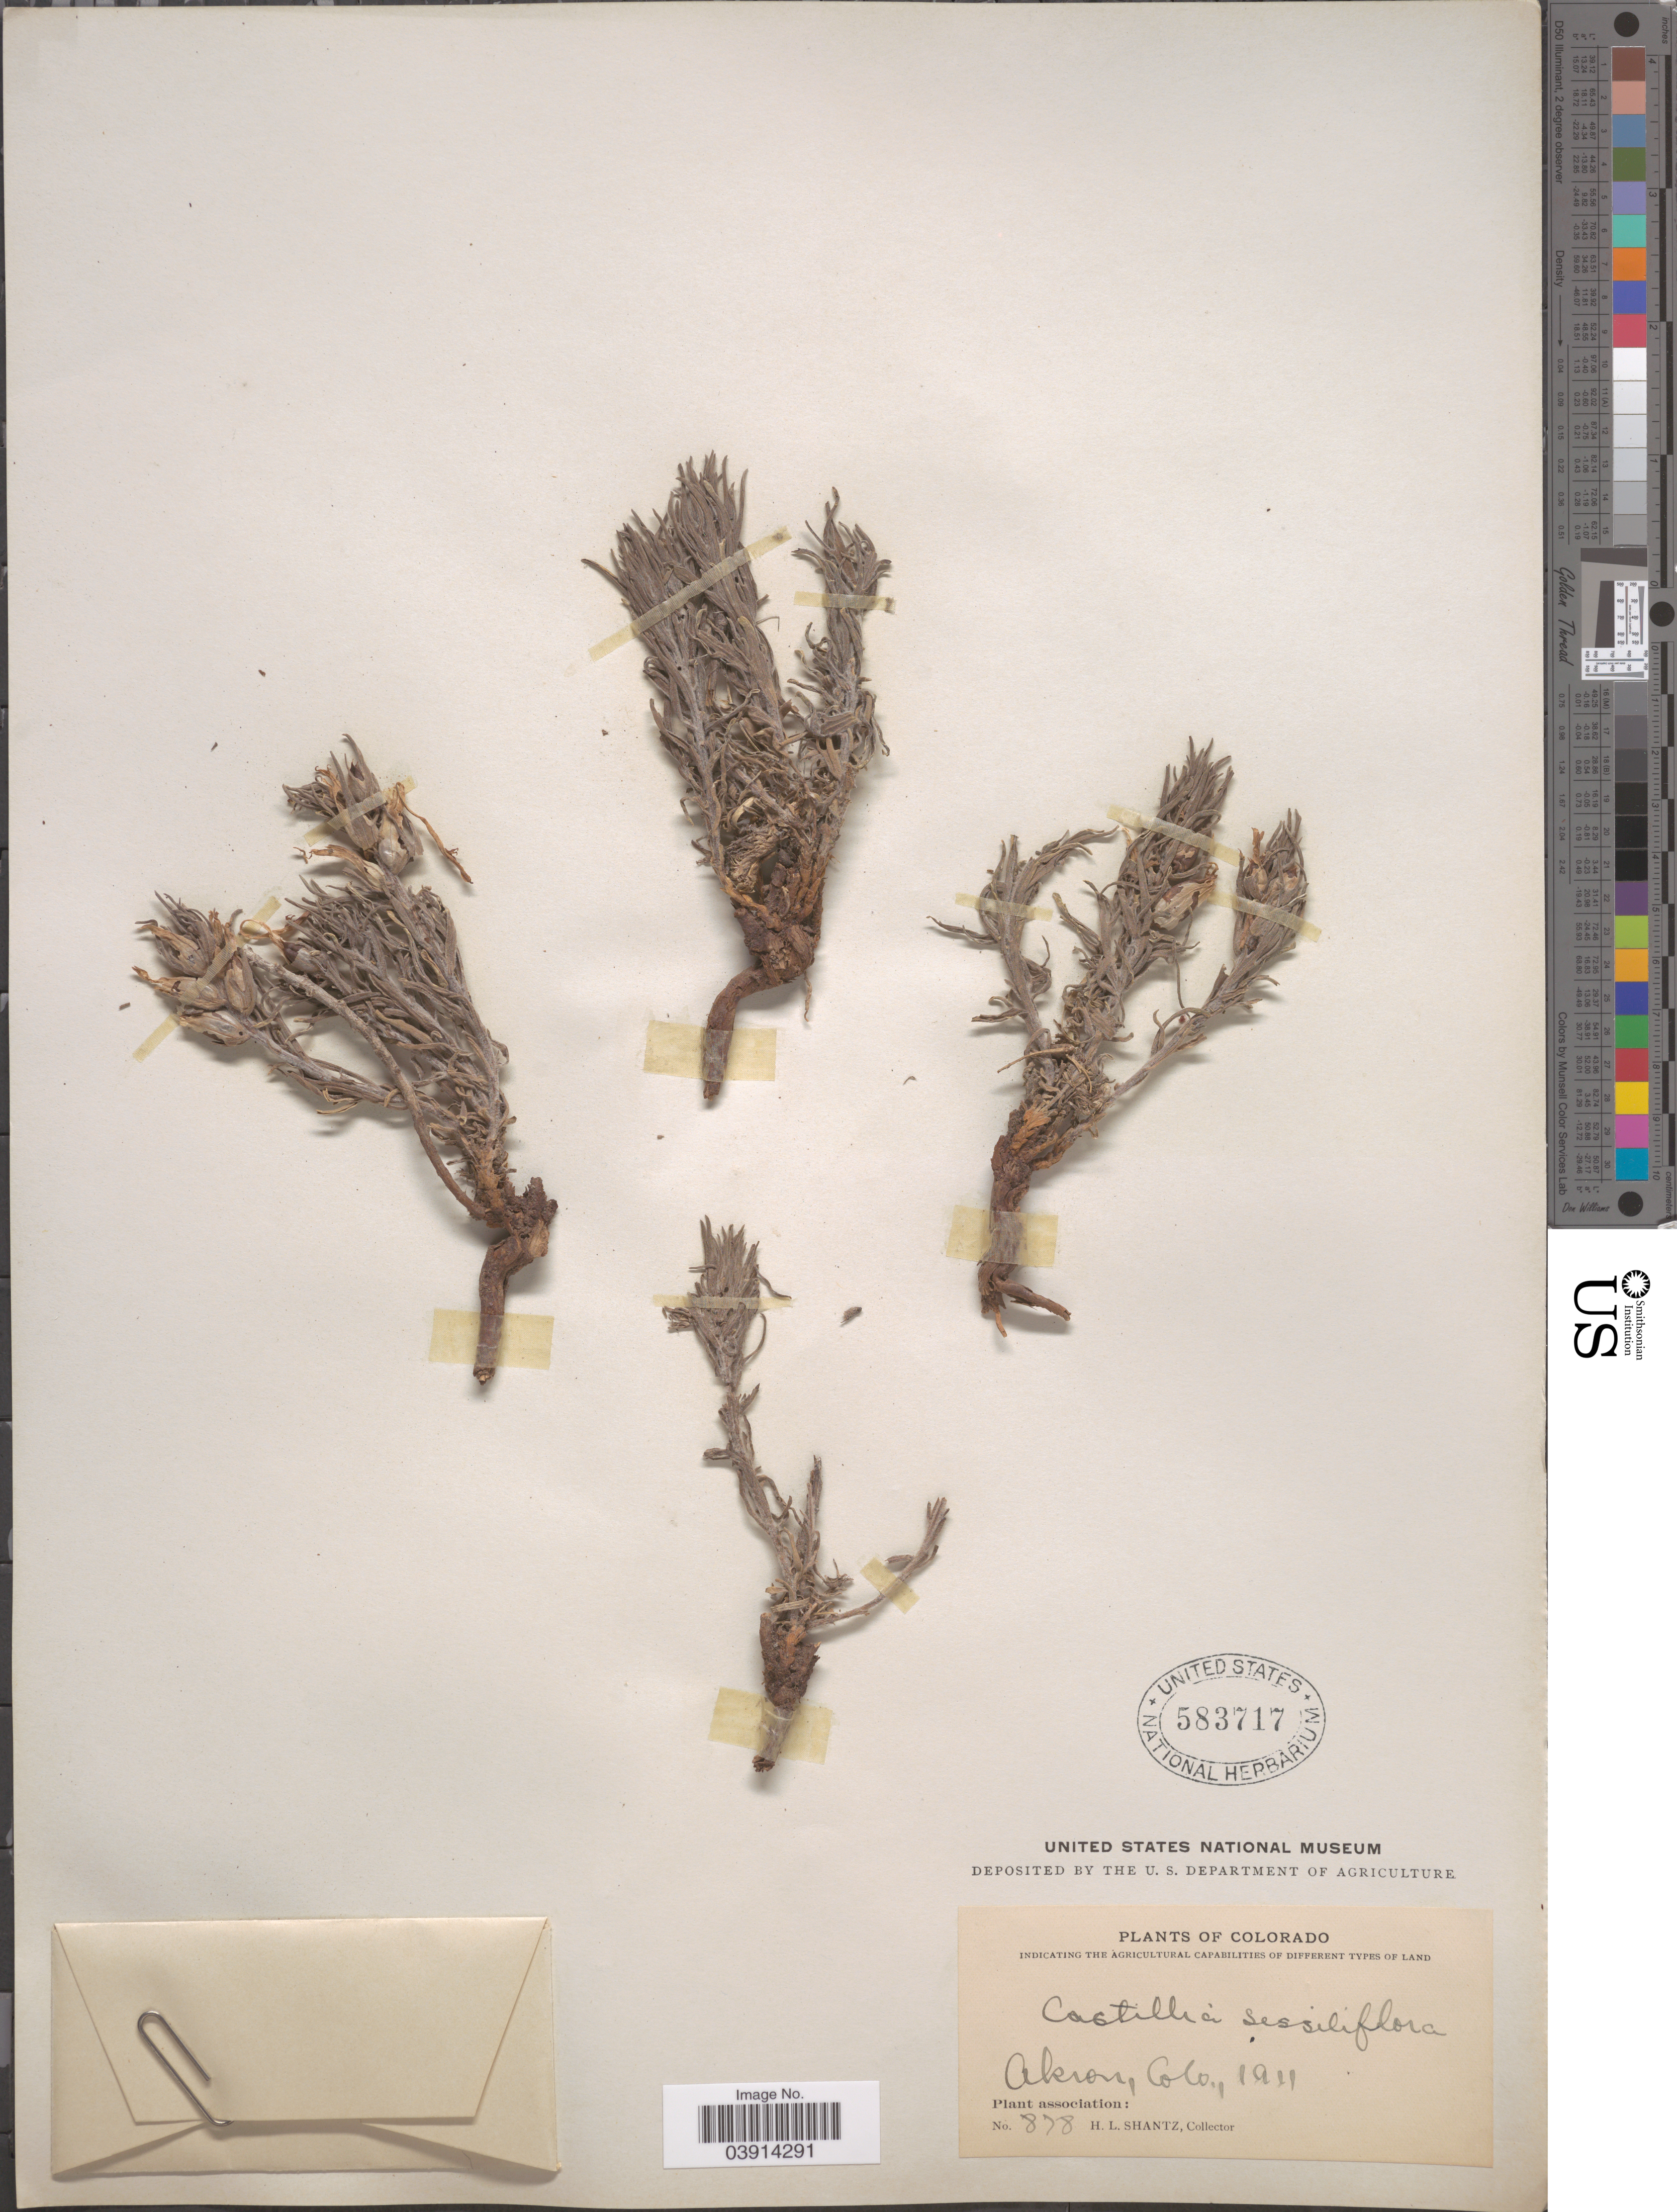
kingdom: Plantae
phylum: Tracheophyta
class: Magnoliopsida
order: Lamiales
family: Orobanchaceae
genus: Castilleja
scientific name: Castilleja sessiliflora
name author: Pursh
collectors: H. Shantz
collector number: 878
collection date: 1911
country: United States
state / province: Colorado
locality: Akron.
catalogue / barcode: US 583717